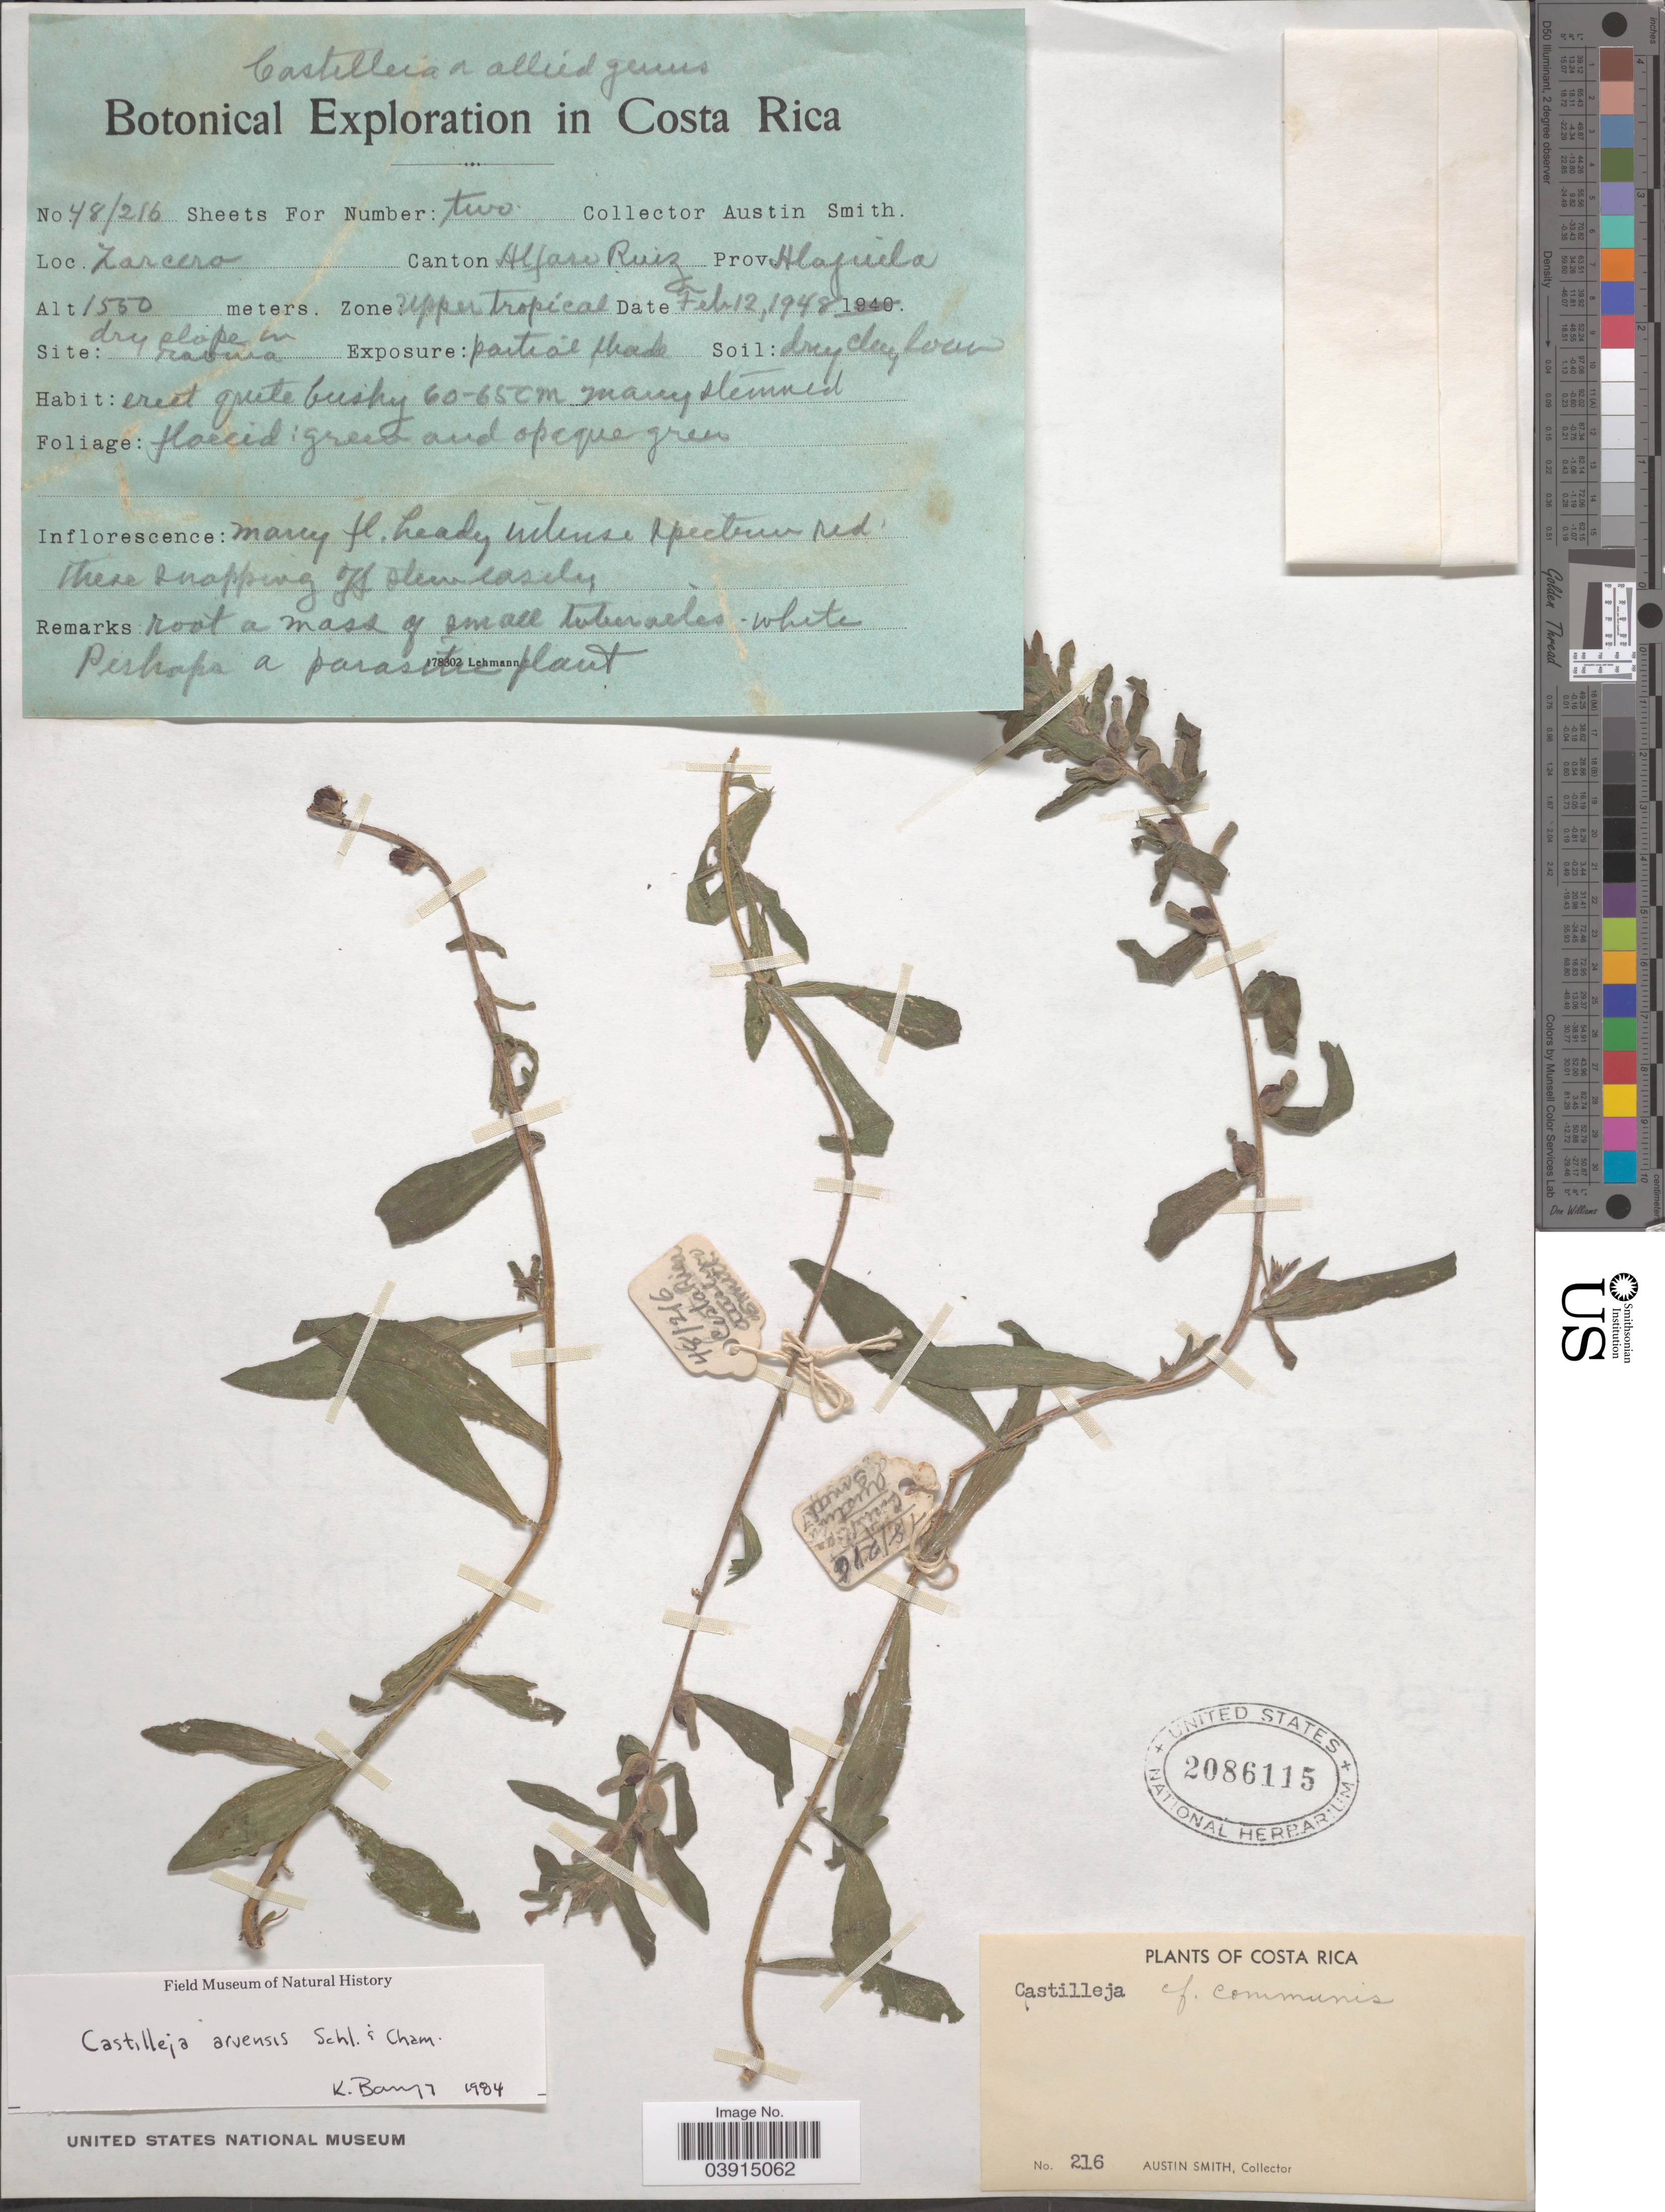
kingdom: Plantae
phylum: Tracheophyta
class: Magnoliopsida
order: Lamiales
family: Orobanchaceae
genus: Castilleja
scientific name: Castilleja arvensis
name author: Schltdl. & Cham.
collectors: Aust P. Smith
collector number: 48/216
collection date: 1948-02-12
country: Costa Rica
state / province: Alajuela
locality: Zarcero. Canton Alfaro Ruiz. Zone: Upper Tropical.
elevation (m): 1550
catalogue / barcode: US 2086115